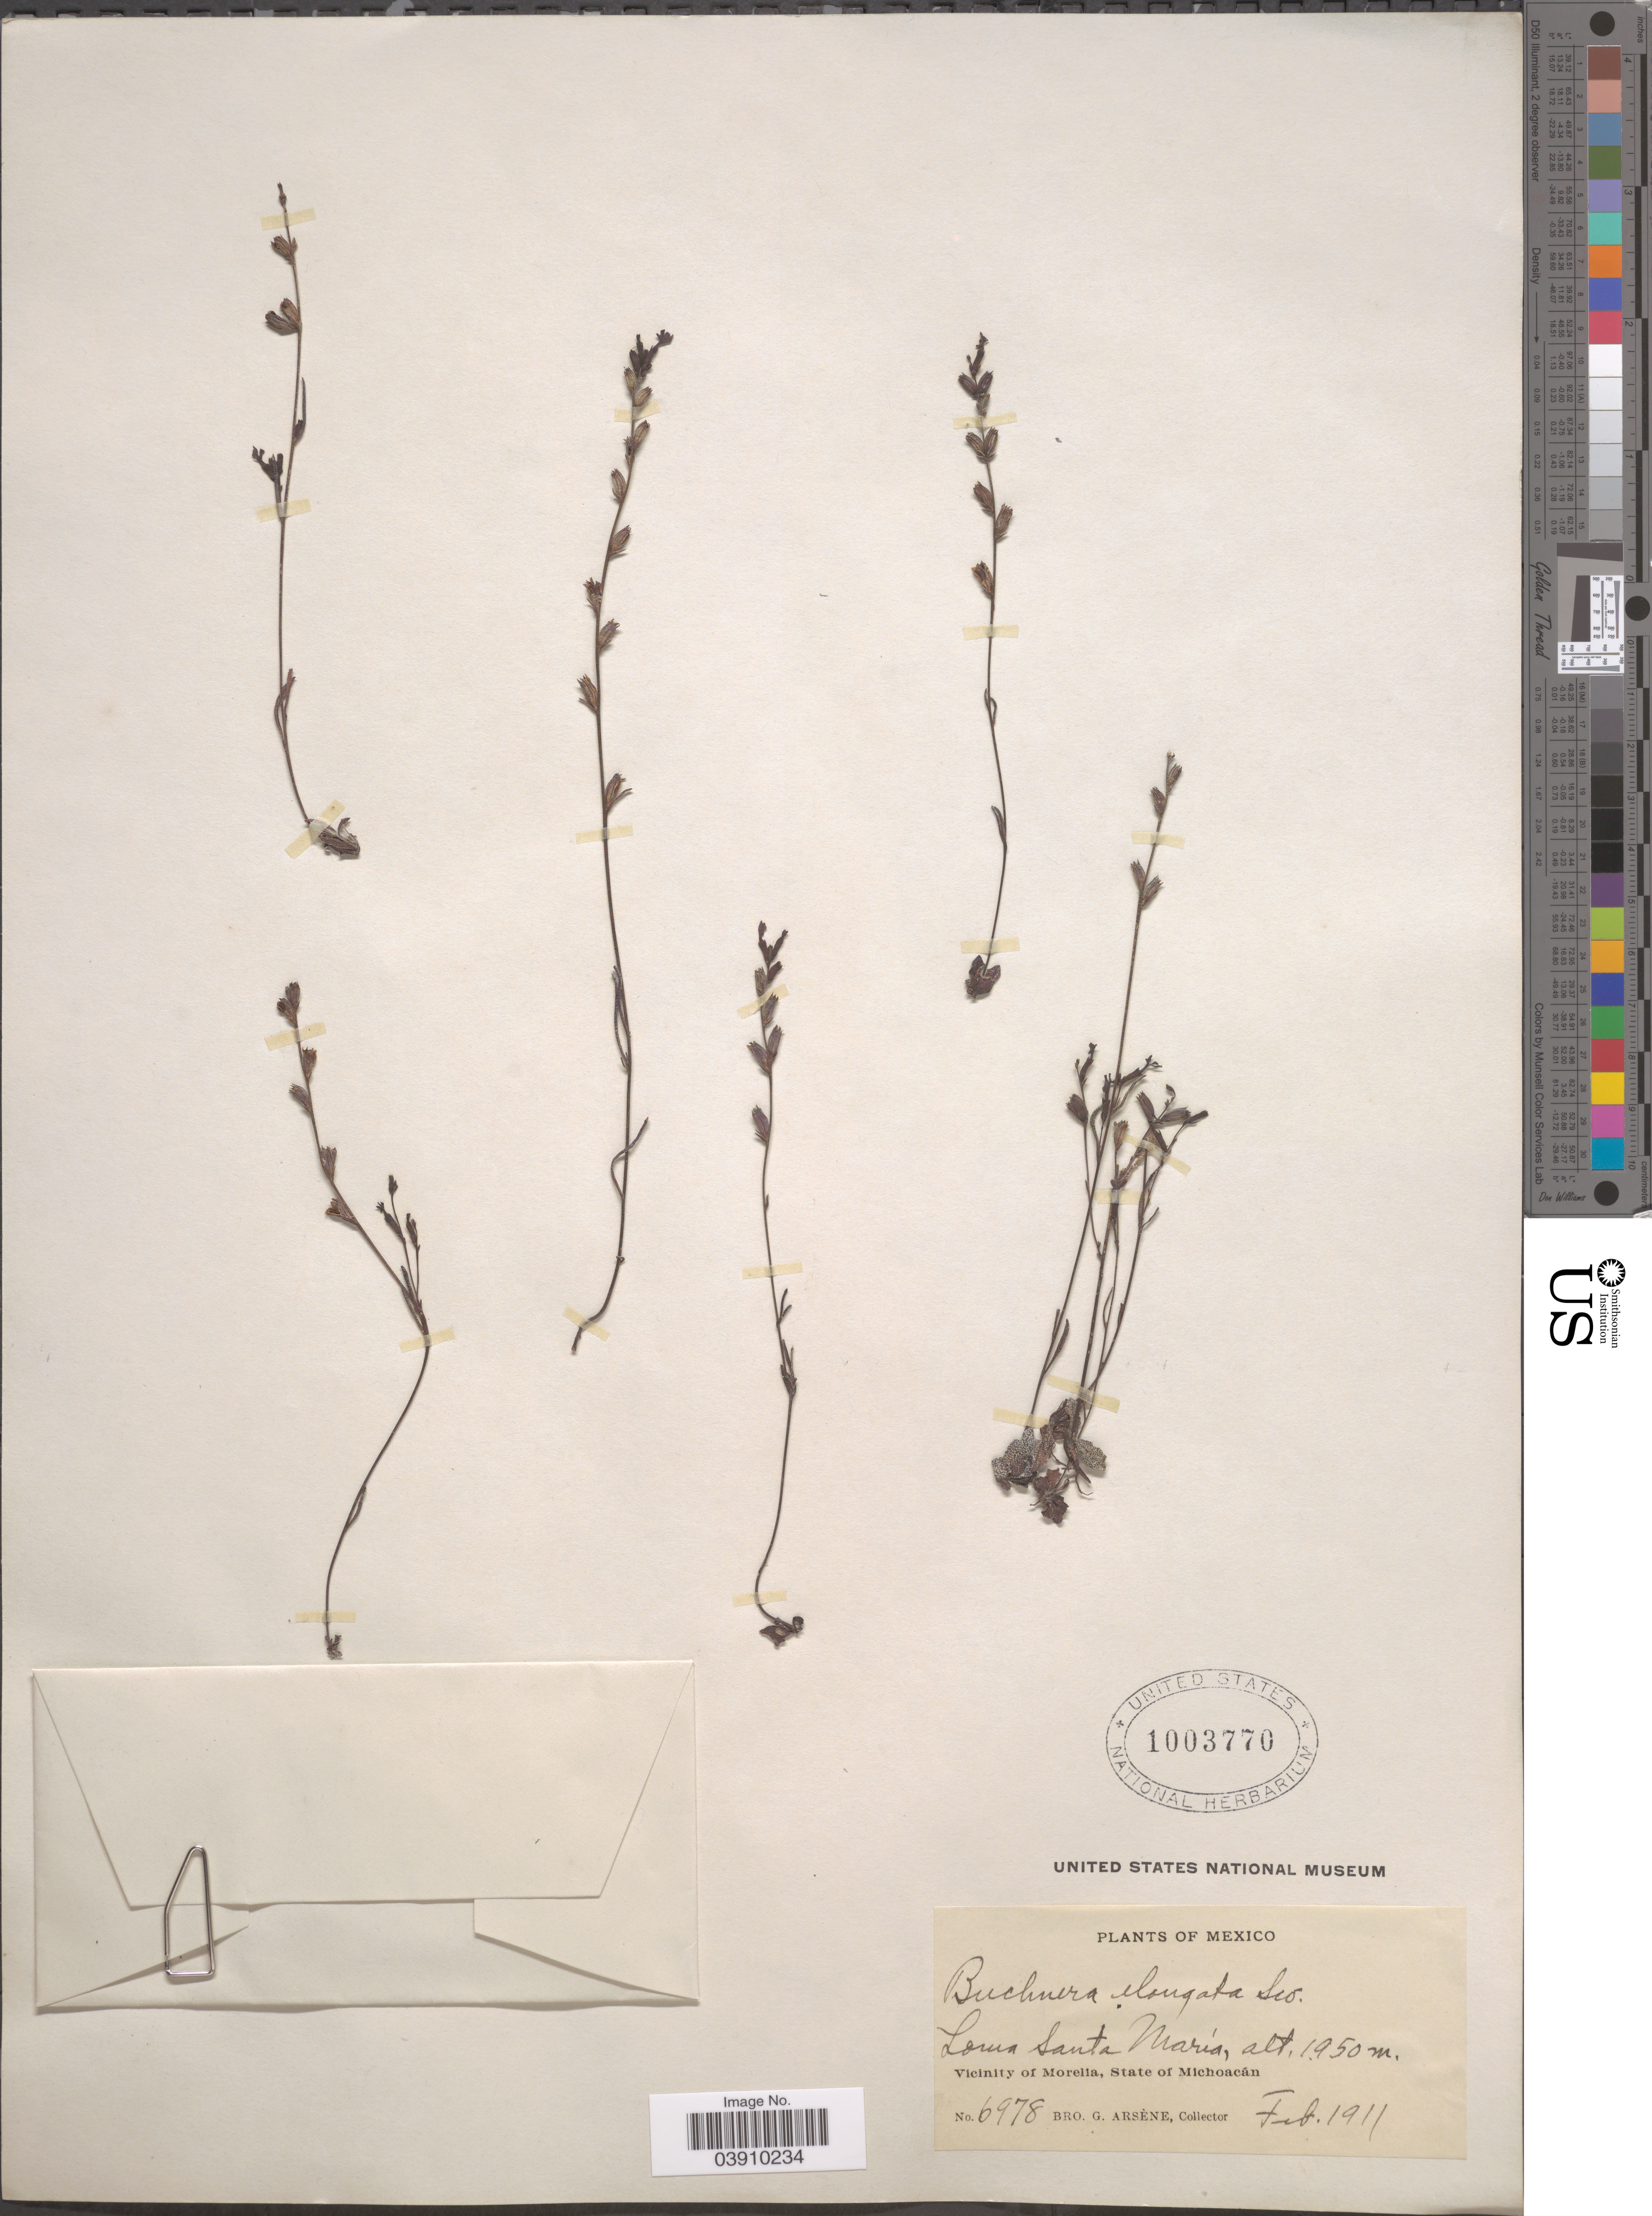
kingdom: Plantae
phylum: Tracheophyta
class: Magnoliopsida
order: Lamiales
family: Orobanchaceae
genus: Buchnera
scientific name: Buchnera pusilla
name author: Kunth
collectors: Bro. G. Arsène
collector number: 6978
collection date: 1911-02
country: Mexico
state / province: Michoacán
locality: Loma Santa María. Vicinity of Morelia.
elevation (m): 1950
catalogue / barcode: US 1003770